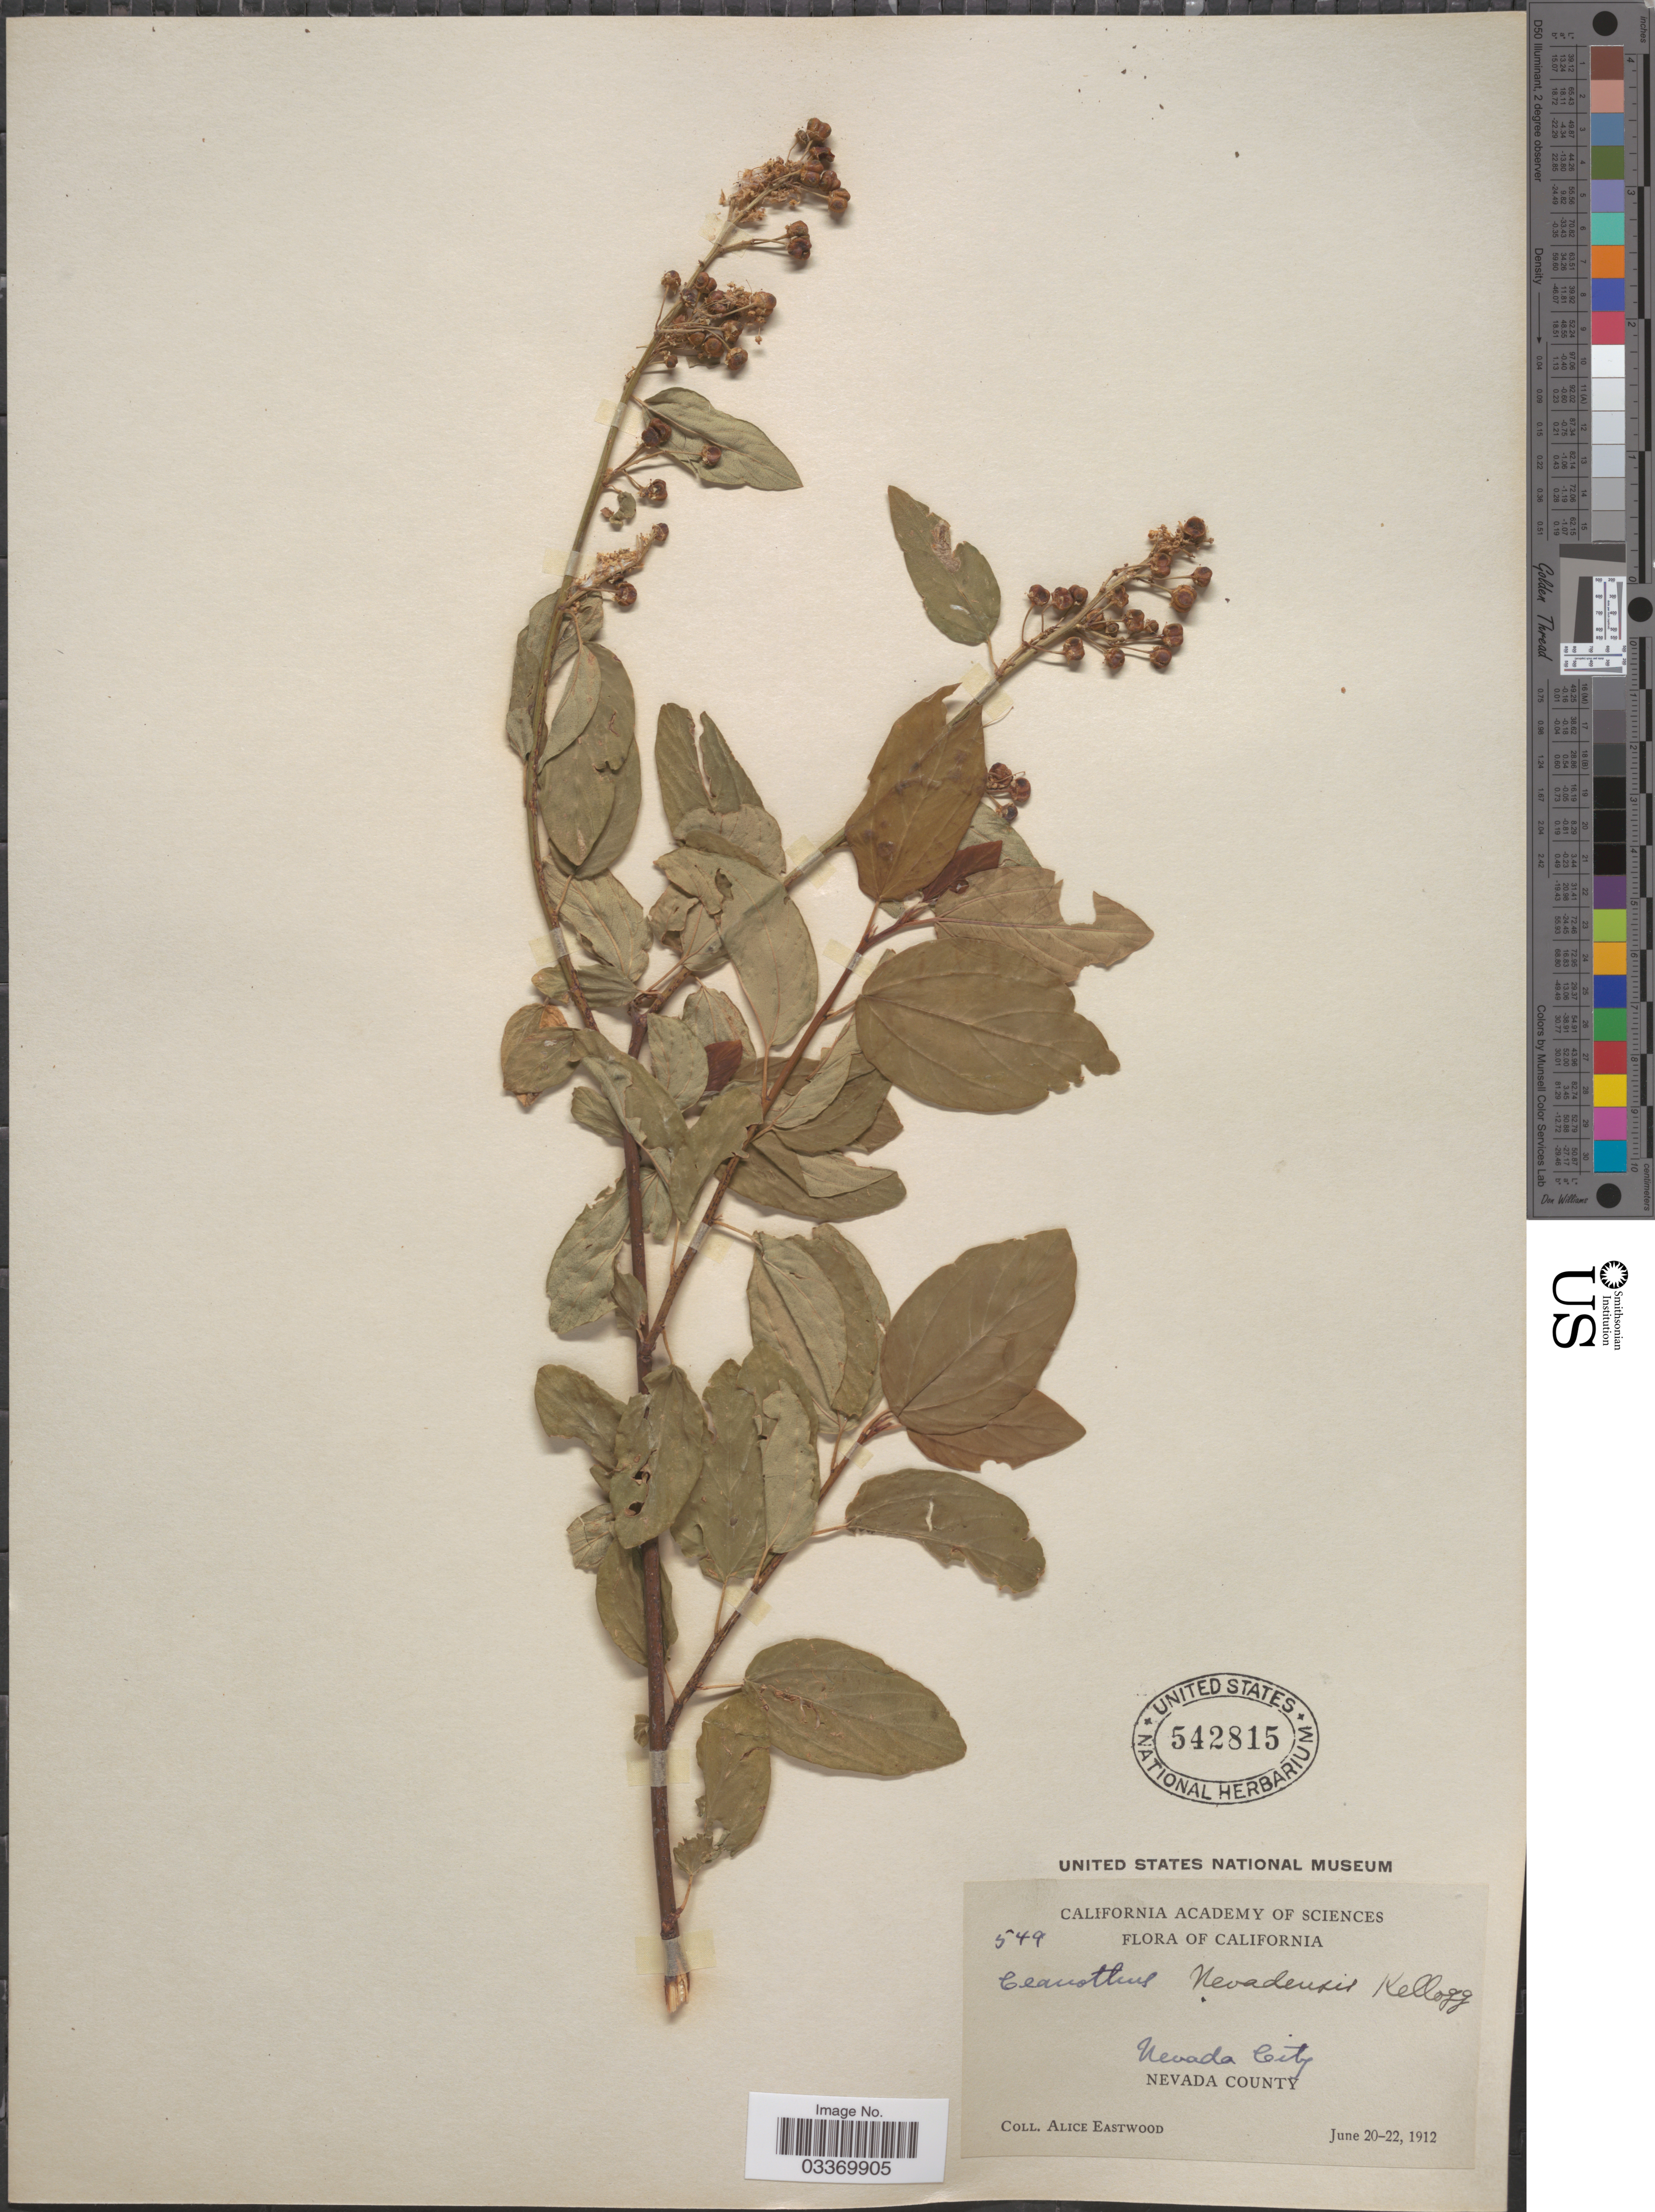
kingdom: Plantae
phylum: Tracheophyta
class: Magnoliopsida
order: Rosales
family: Rhamnaceae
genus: Ceanothus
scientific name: Ceanothus nevadensis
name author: Kellogg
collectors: A. Eastwood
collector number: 549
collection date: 1912-06-20/1912-06-22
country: United States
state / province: California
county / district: Nevada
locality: Nevada City. Nevada County.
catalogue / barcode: US 542815